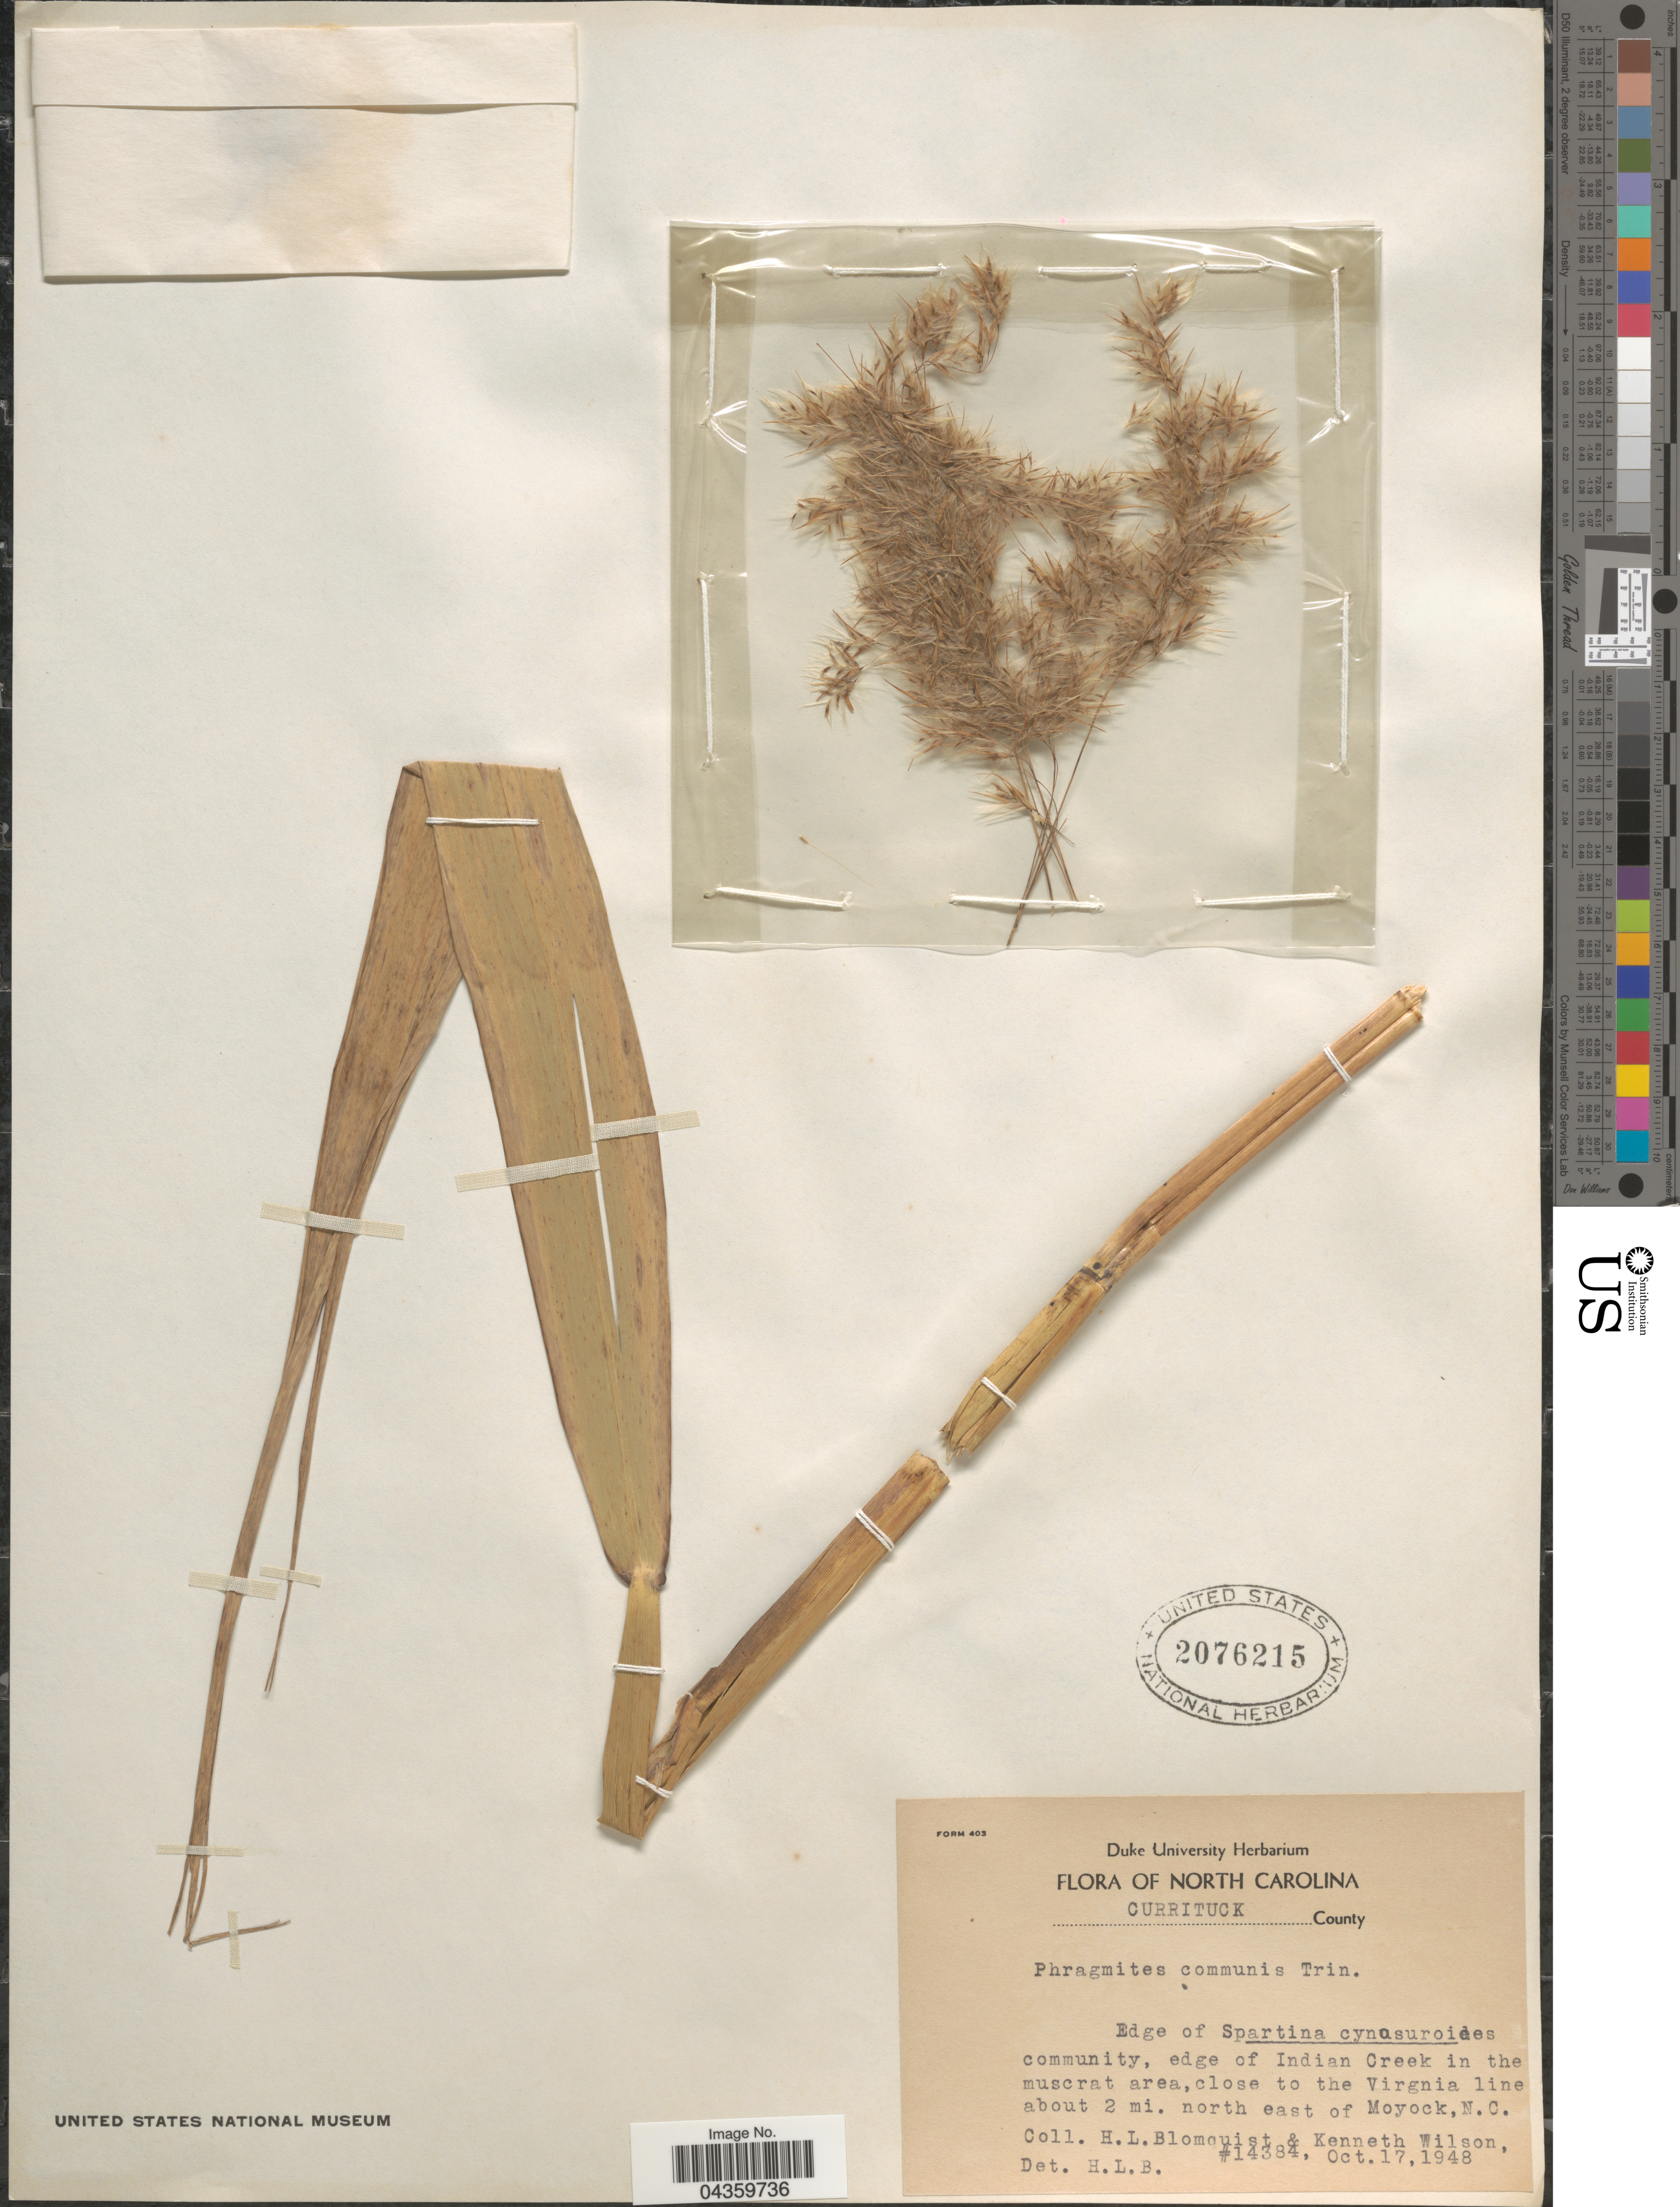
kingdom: Plantae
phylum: Tracheophyta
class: Liliopsida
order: Poales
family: Poaceae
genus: Phragmites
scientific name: Phragmites australis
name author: (Cav.) Trin. ex Steud.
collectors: H. Blomquist & K. Wilson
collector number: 14384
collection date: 1948-10-17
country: United States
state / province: North Carolina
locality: Currituck County. Edge of Indian Creek in the muscrat area, close to the Virginia line about 2 mi. north east of Moyock.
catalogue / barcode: US 2076215